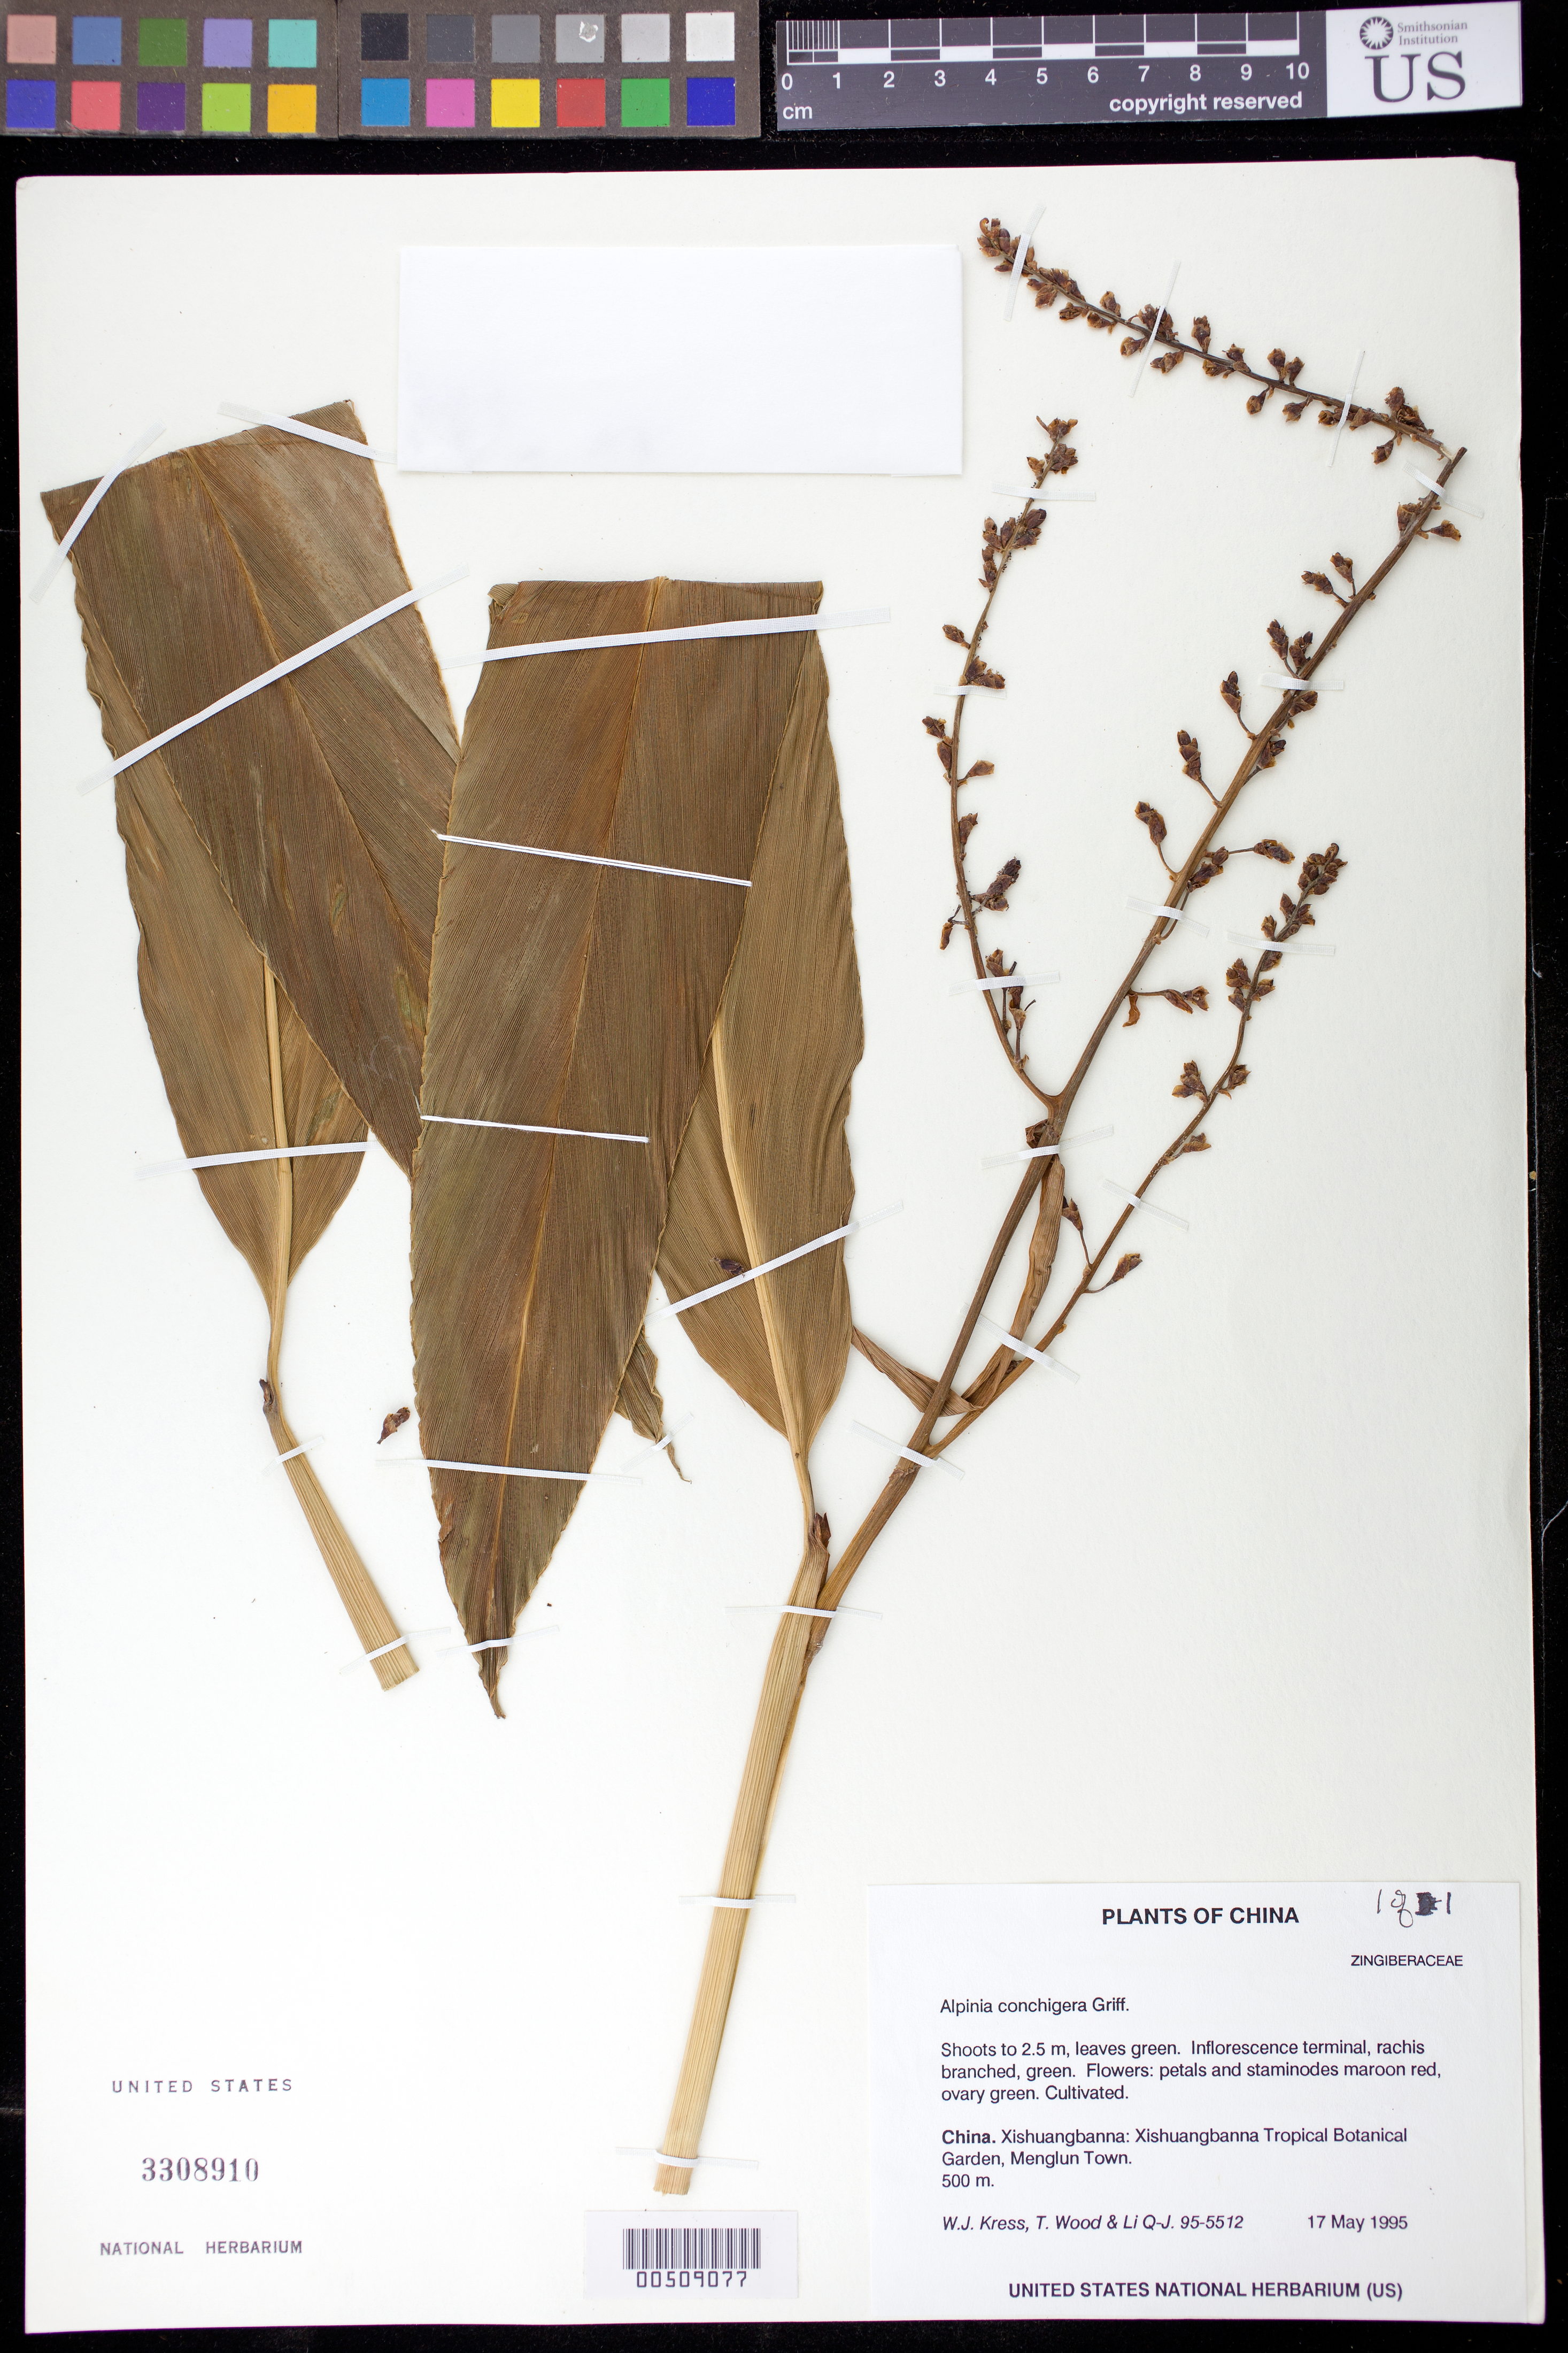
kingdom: Plantae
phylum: Tracheophyta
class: Liliopsida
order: Zingiberales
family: Zingiberaceae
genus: Alpinia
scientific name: Alpinia conchigera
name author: Griff.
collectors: W. J. Kress, T. Wood & Q. J. Li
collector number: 95-5512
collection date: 1995-05-17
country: China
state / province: Yunnan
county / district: Xishuangbanna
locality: Xishuangbanna Tropical Botanical Garden, Menglun Town.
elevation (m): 500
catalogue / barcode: US 3308910